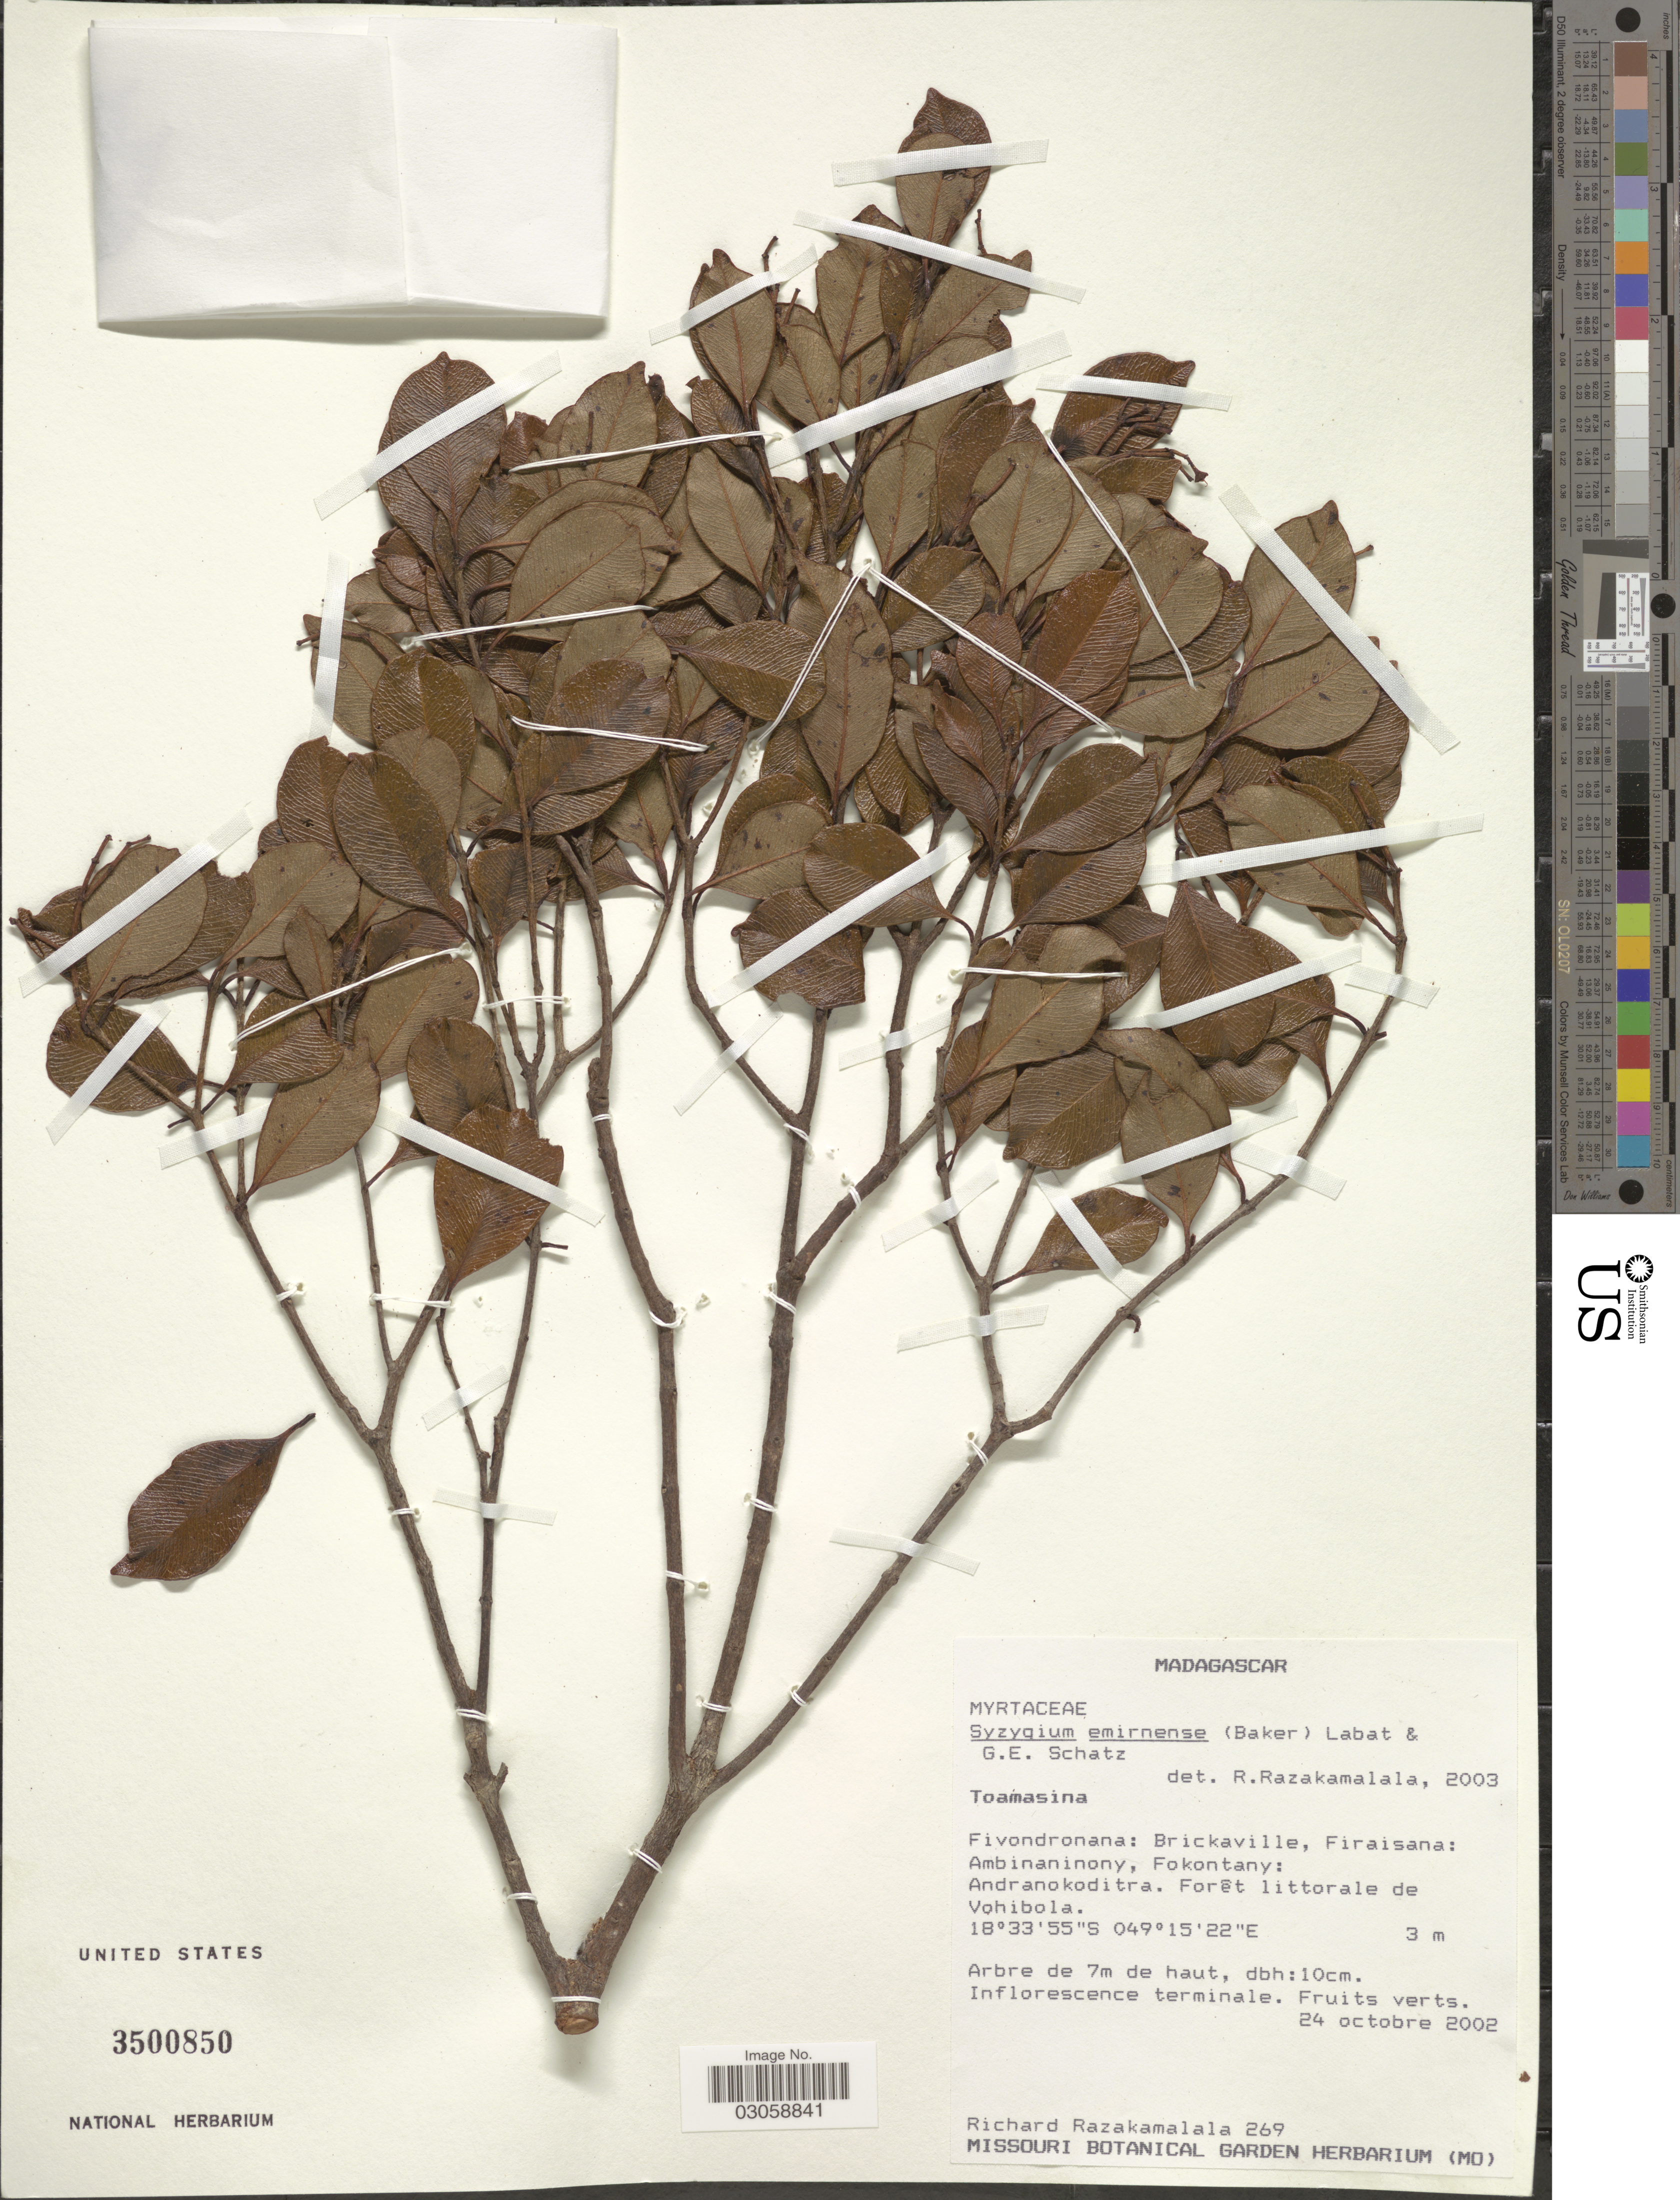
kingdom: Plantae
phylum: Tracheophyta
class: Magnoliopsida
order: Myrtales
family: Myrtaceae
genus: Syzygium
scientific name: Syzygium emirnense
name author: (Baker) Labat & G.E. Schatz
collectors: R. Razakamalala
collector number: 269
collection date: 2002-10-24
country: Madagascar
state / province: Atsinanana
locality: Fivondronana: Brickaville, Firaisana: Ambinaninony, Fokontany: Andranokoditra, Forêt littorale de Vohibola.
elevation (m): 3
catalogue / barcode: US 3500850